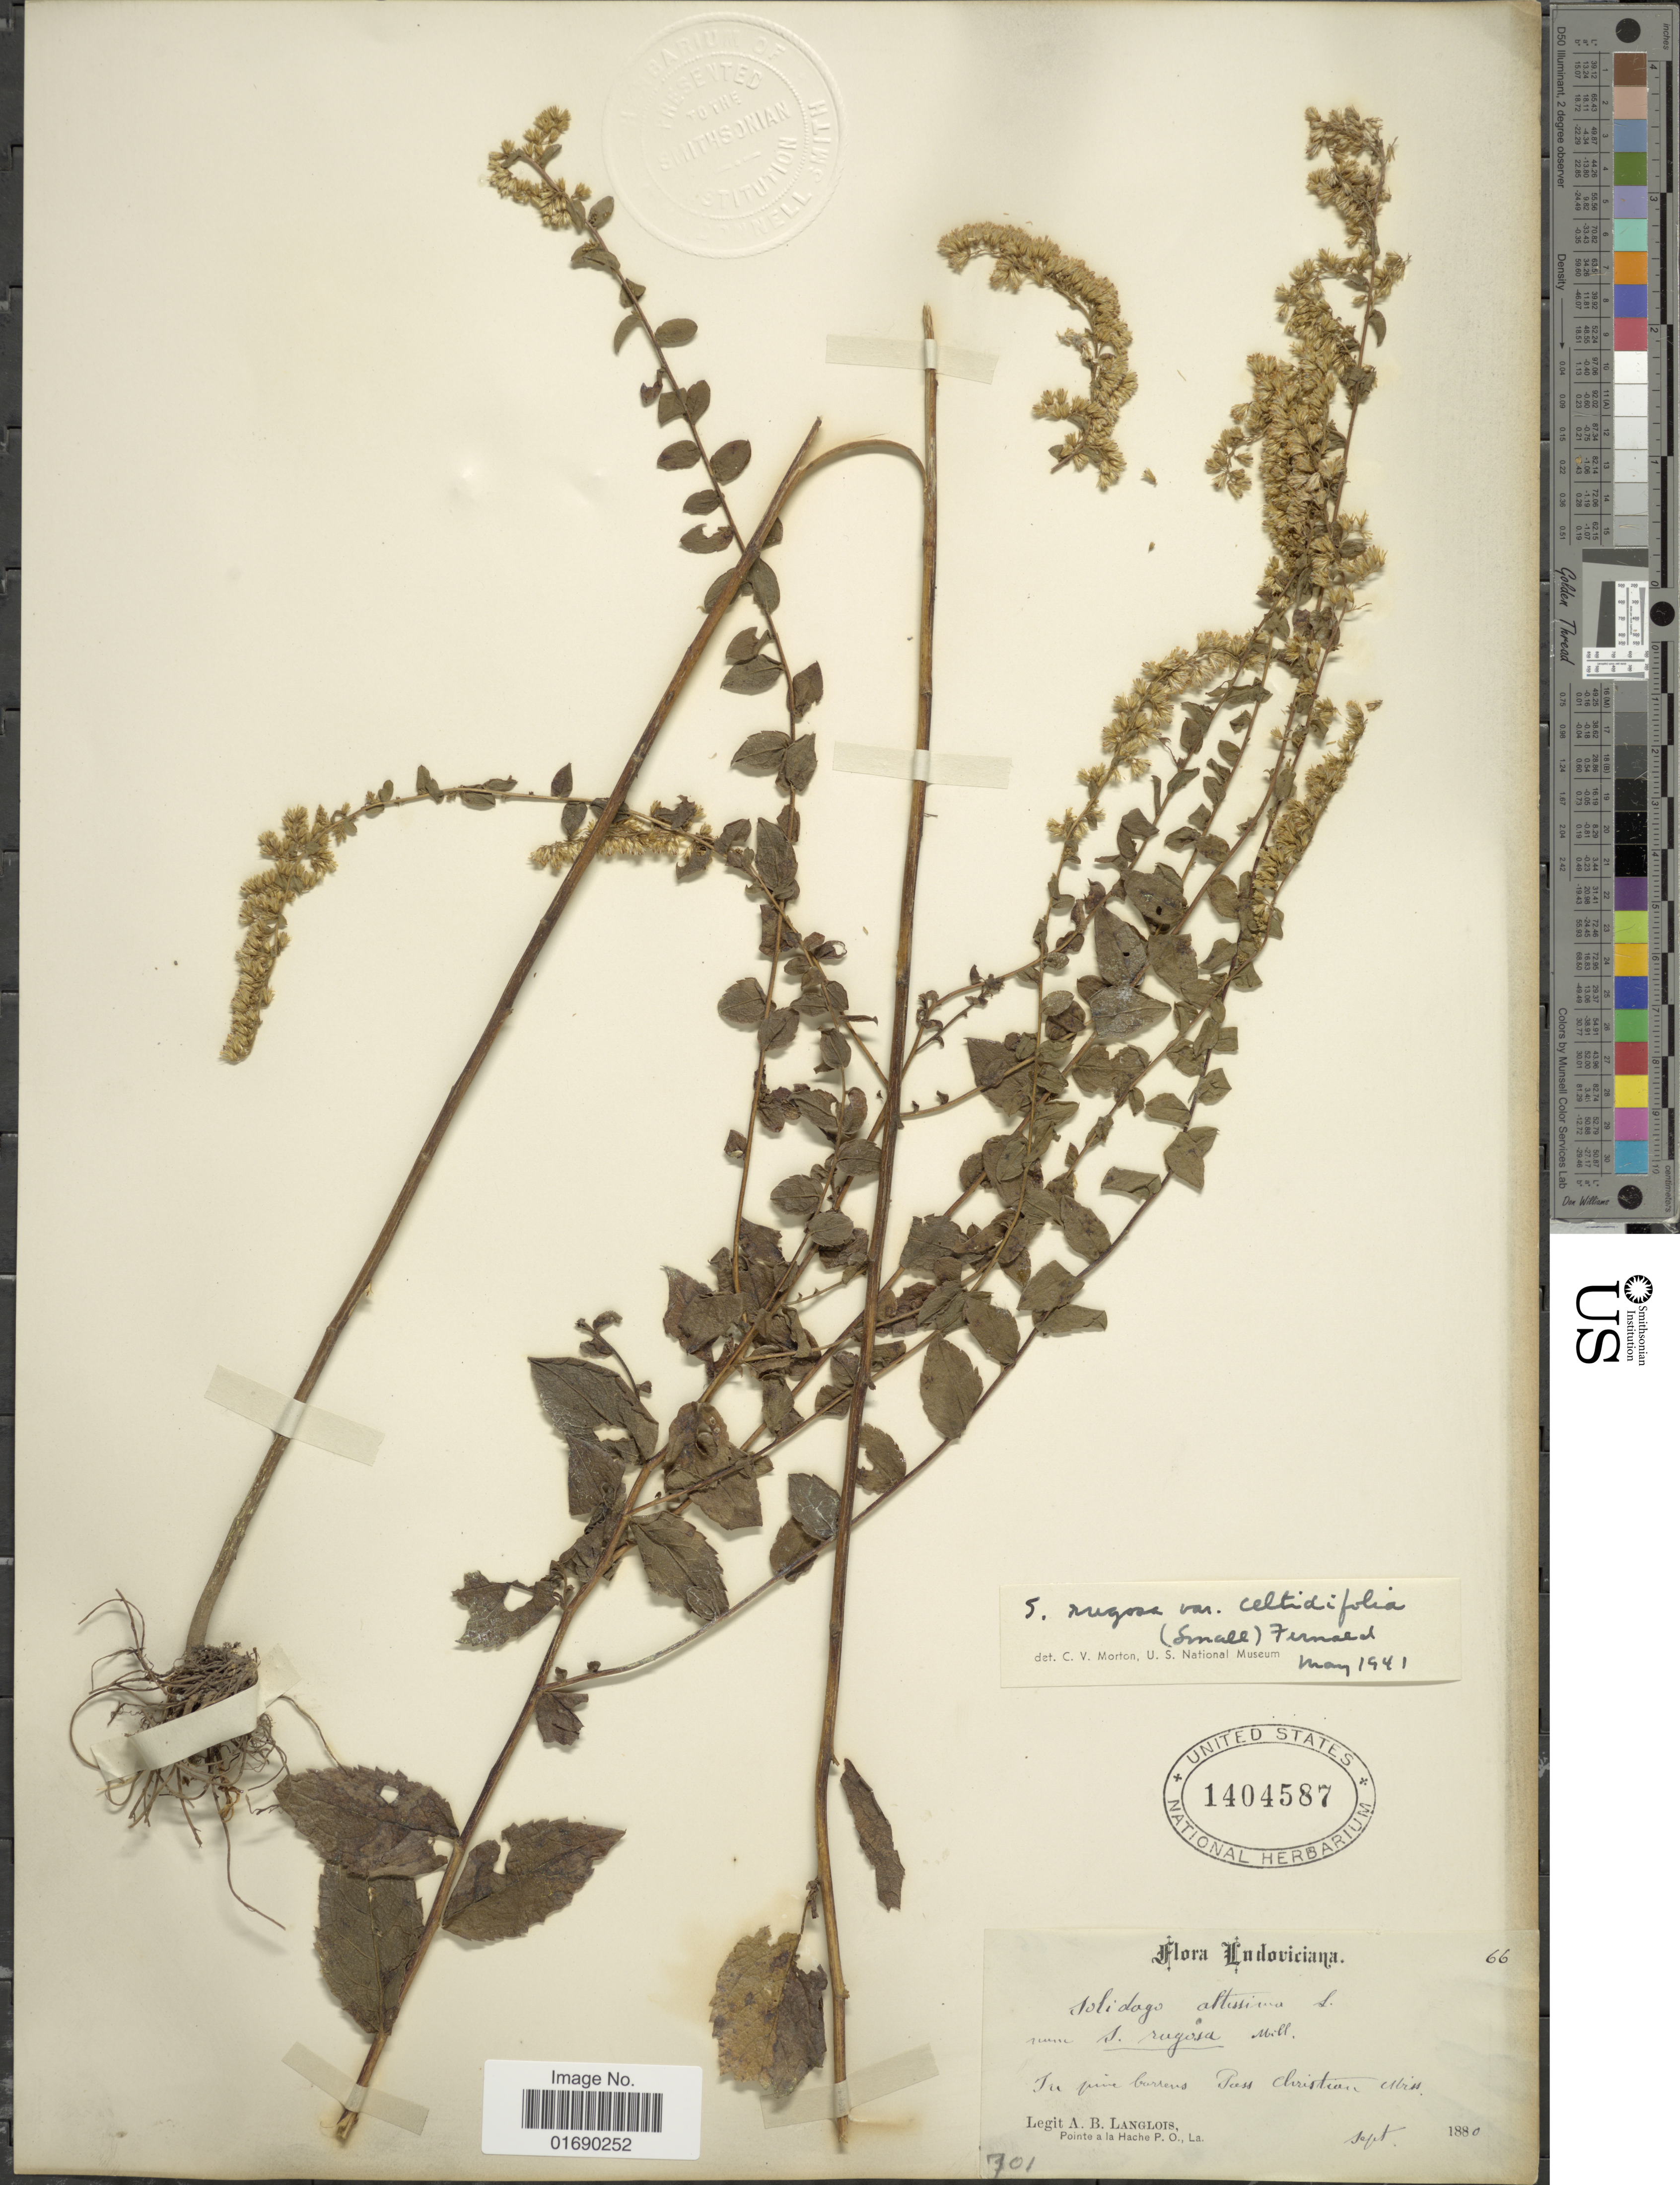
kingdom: Plantae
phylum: Tracheophyta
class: Magnoliopsida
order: Asterales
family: Asteraceae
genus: Solidago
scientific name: Solidago rugosa var. celtidifolia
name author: (Small) Fernald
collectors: A. Langlois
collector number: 66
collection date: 1880-09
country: United States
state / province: Mississippi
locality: Ludoviciana, In pine barrens Pass Christian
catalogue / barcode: US 1404587